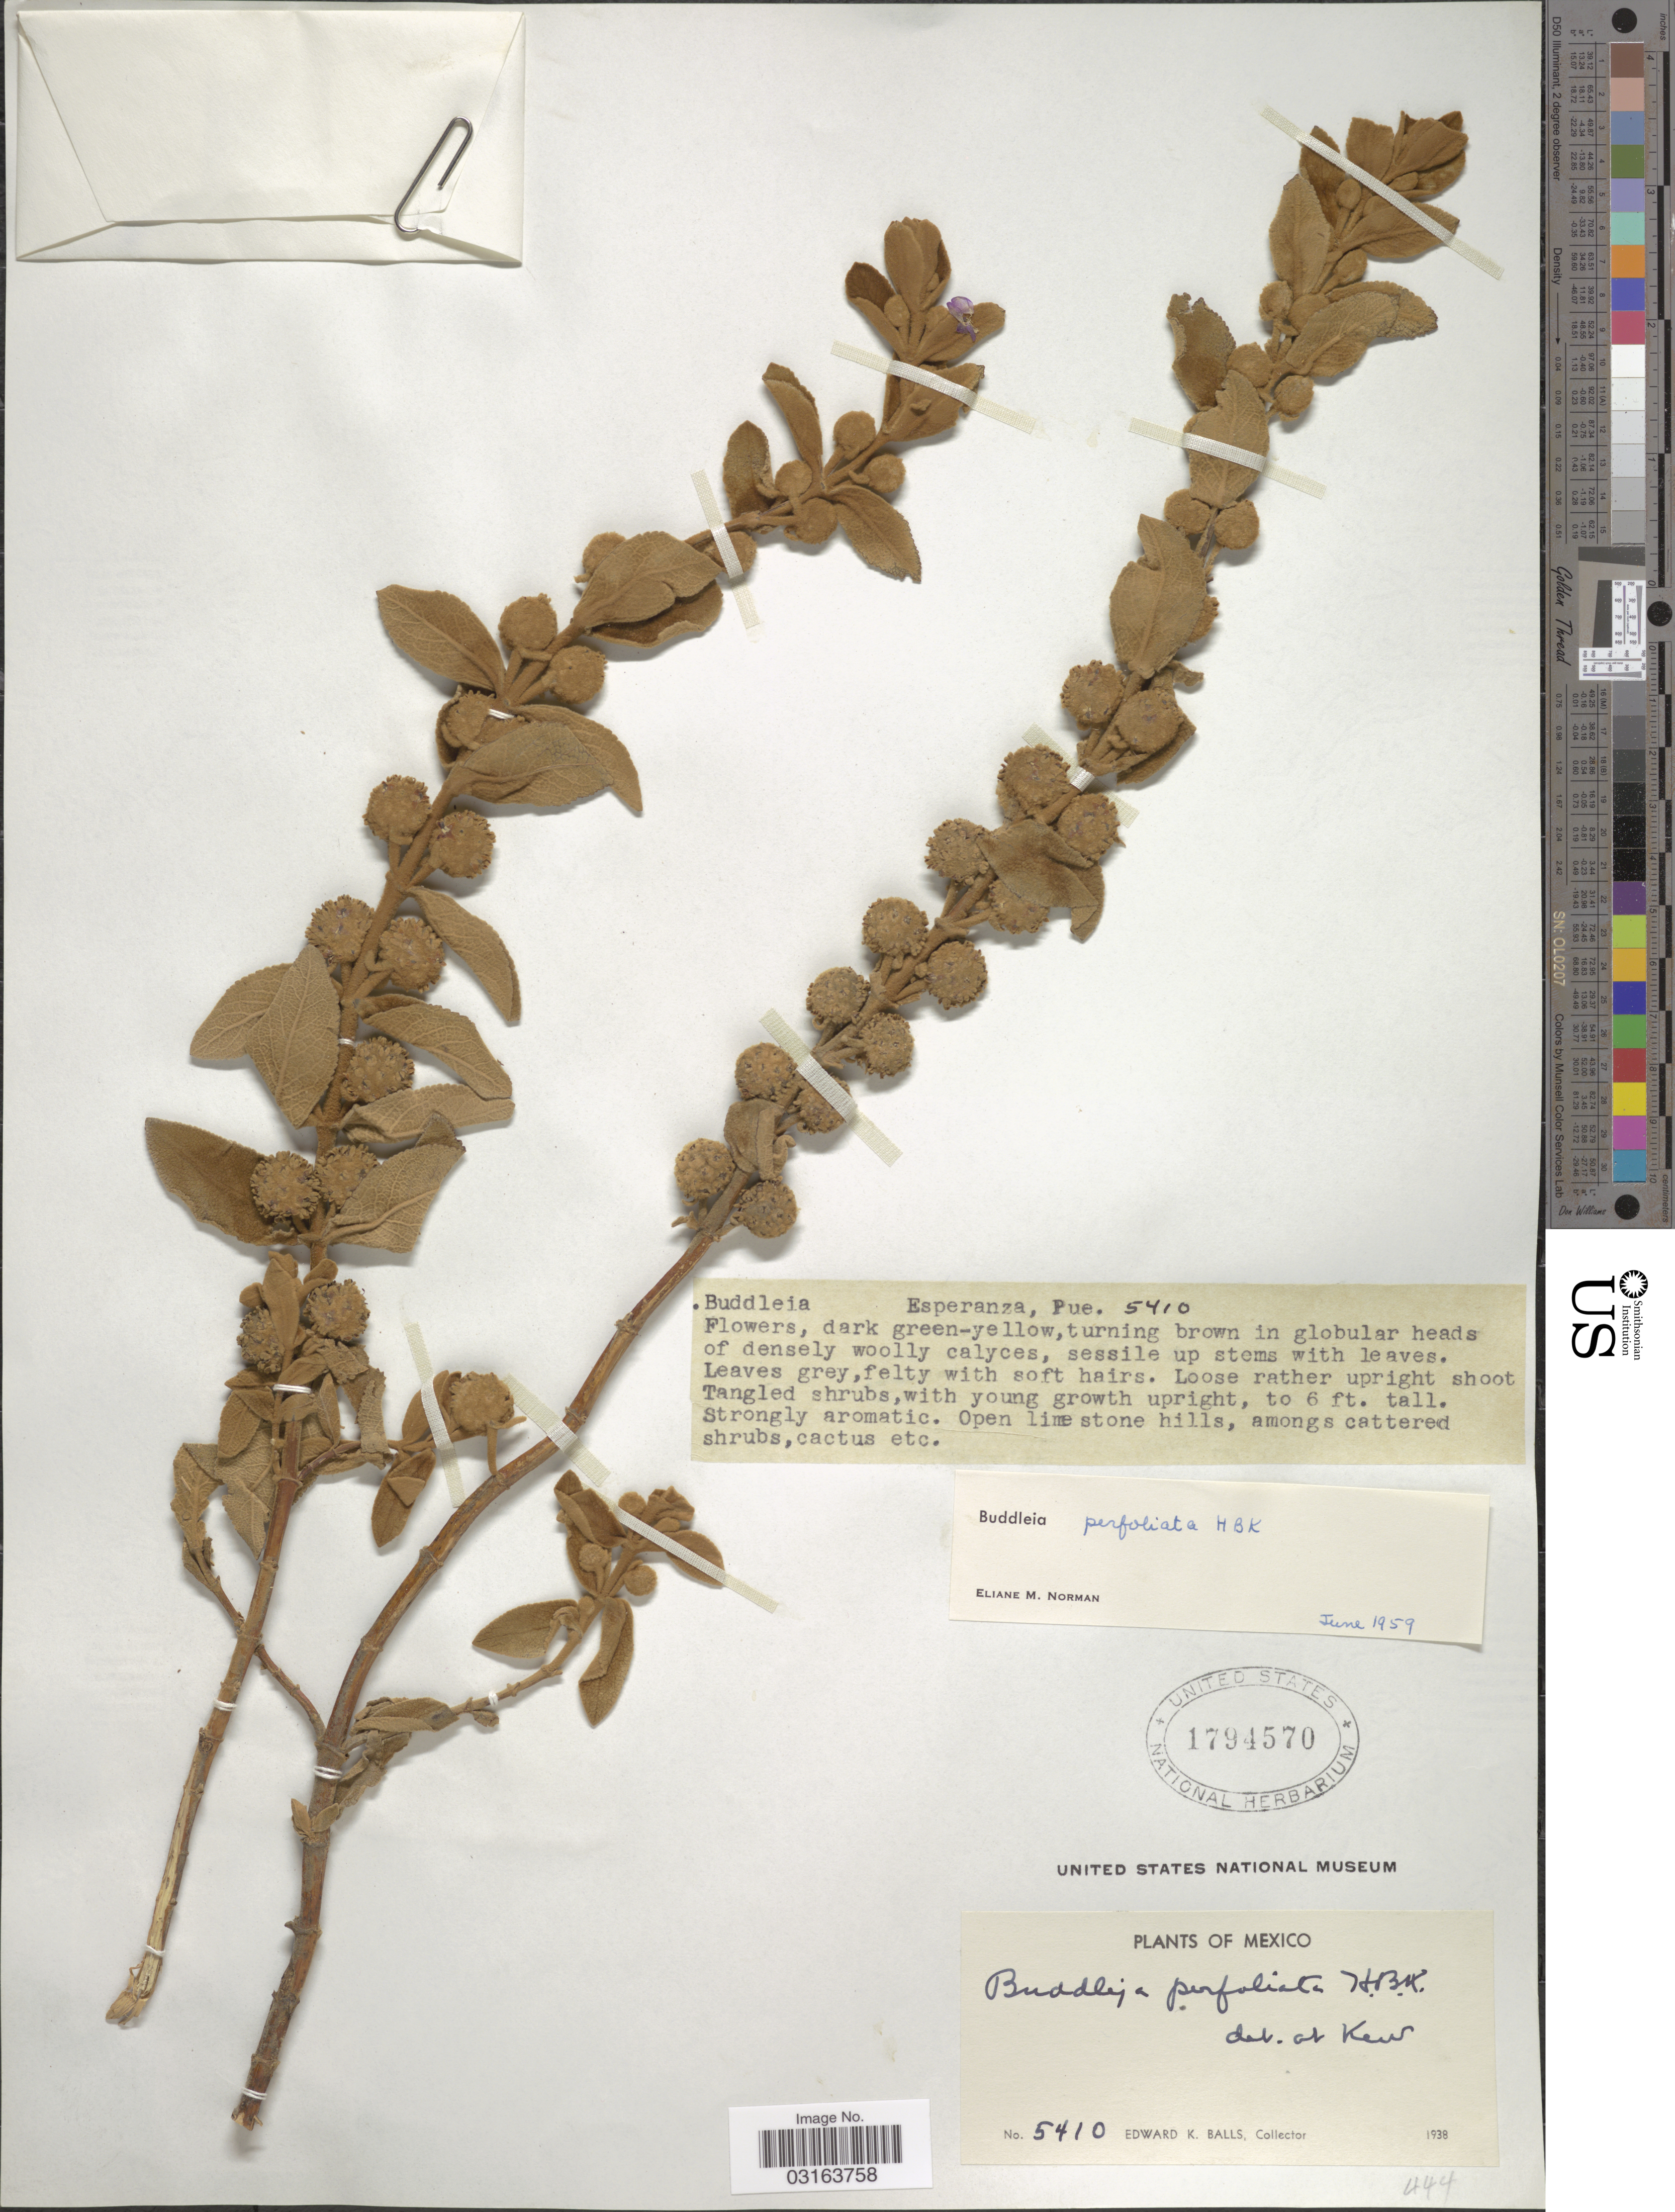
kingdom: Plantae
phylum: Tracheophyta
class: Magnoliopsida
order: Lamiales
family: Scrophulariaceae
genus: Buddleja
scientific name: Buddleja perfoliata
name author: Kunth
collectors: E. K. Balls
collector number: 5410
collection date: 1938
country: Mexico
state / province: Puebla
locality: Esperanza.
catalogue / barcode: US 1794570